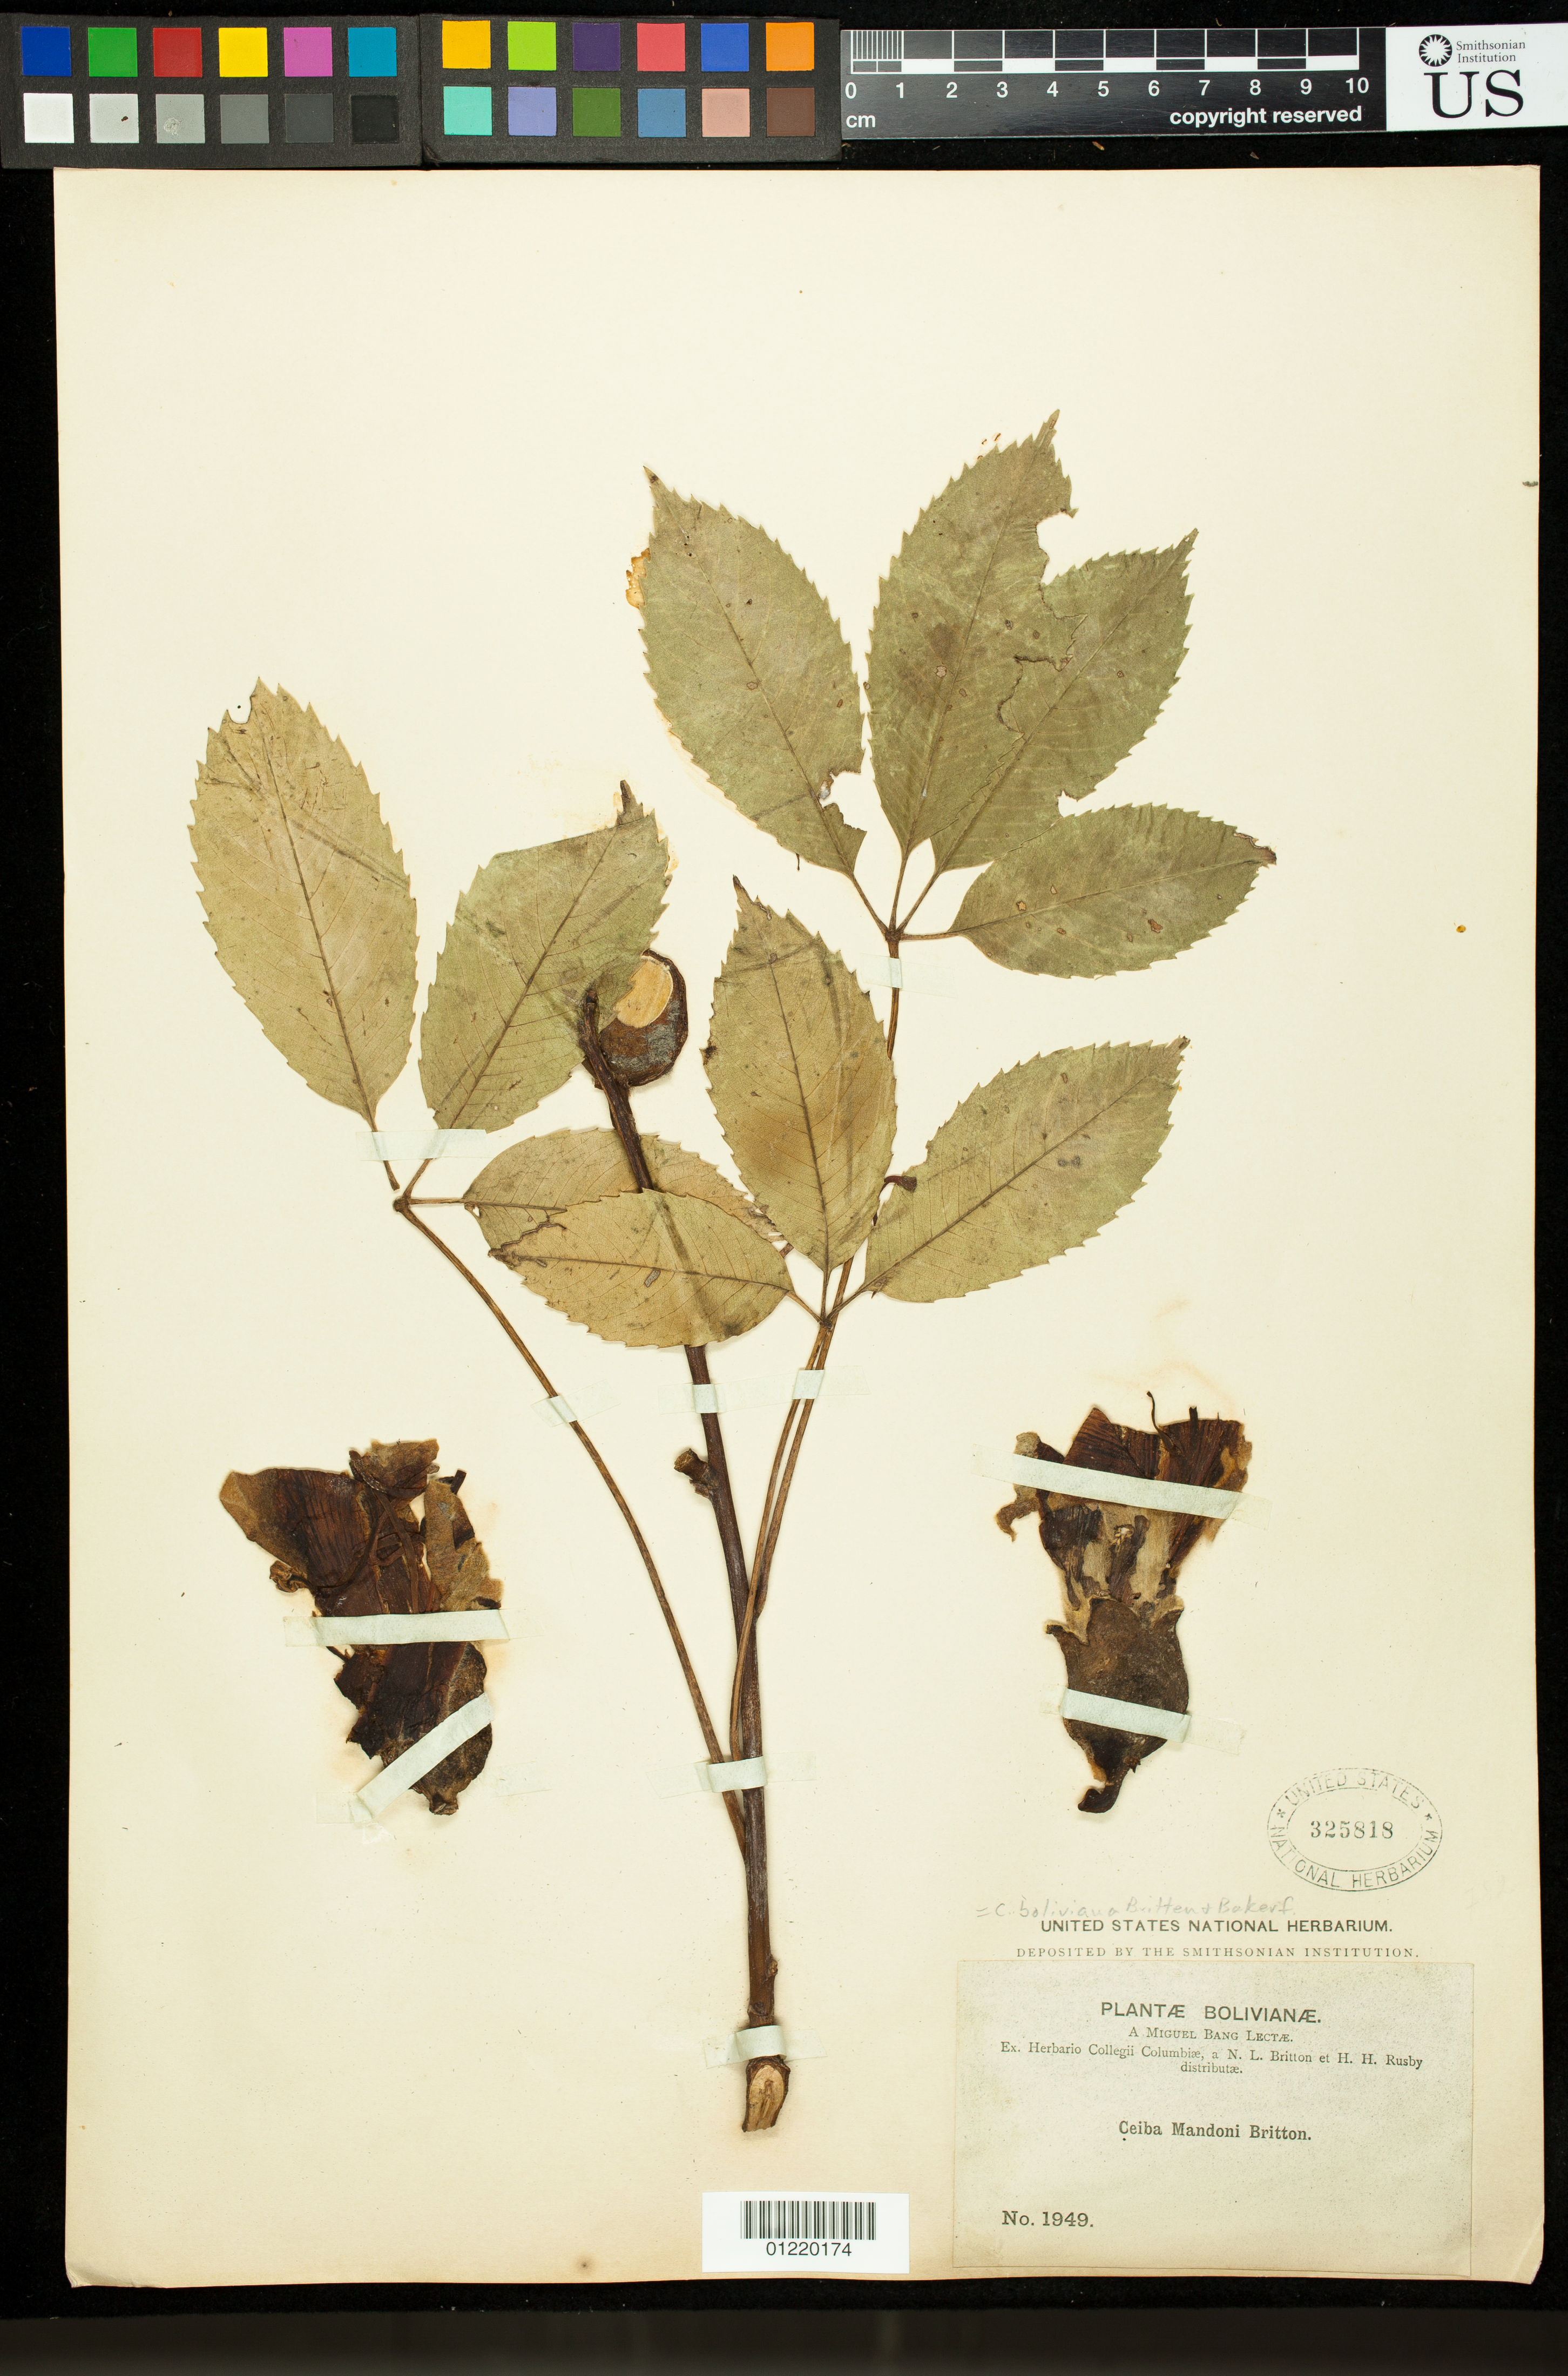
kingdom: Plantae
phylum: Tracheophyta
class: Magnoliopsida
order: Malvales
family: Malvaceae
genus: Ceiba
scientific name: Ceiba boliviana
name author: Britten & Baker f.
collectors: M. Bang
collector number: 1949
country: Bolivia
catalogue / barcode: US 325818